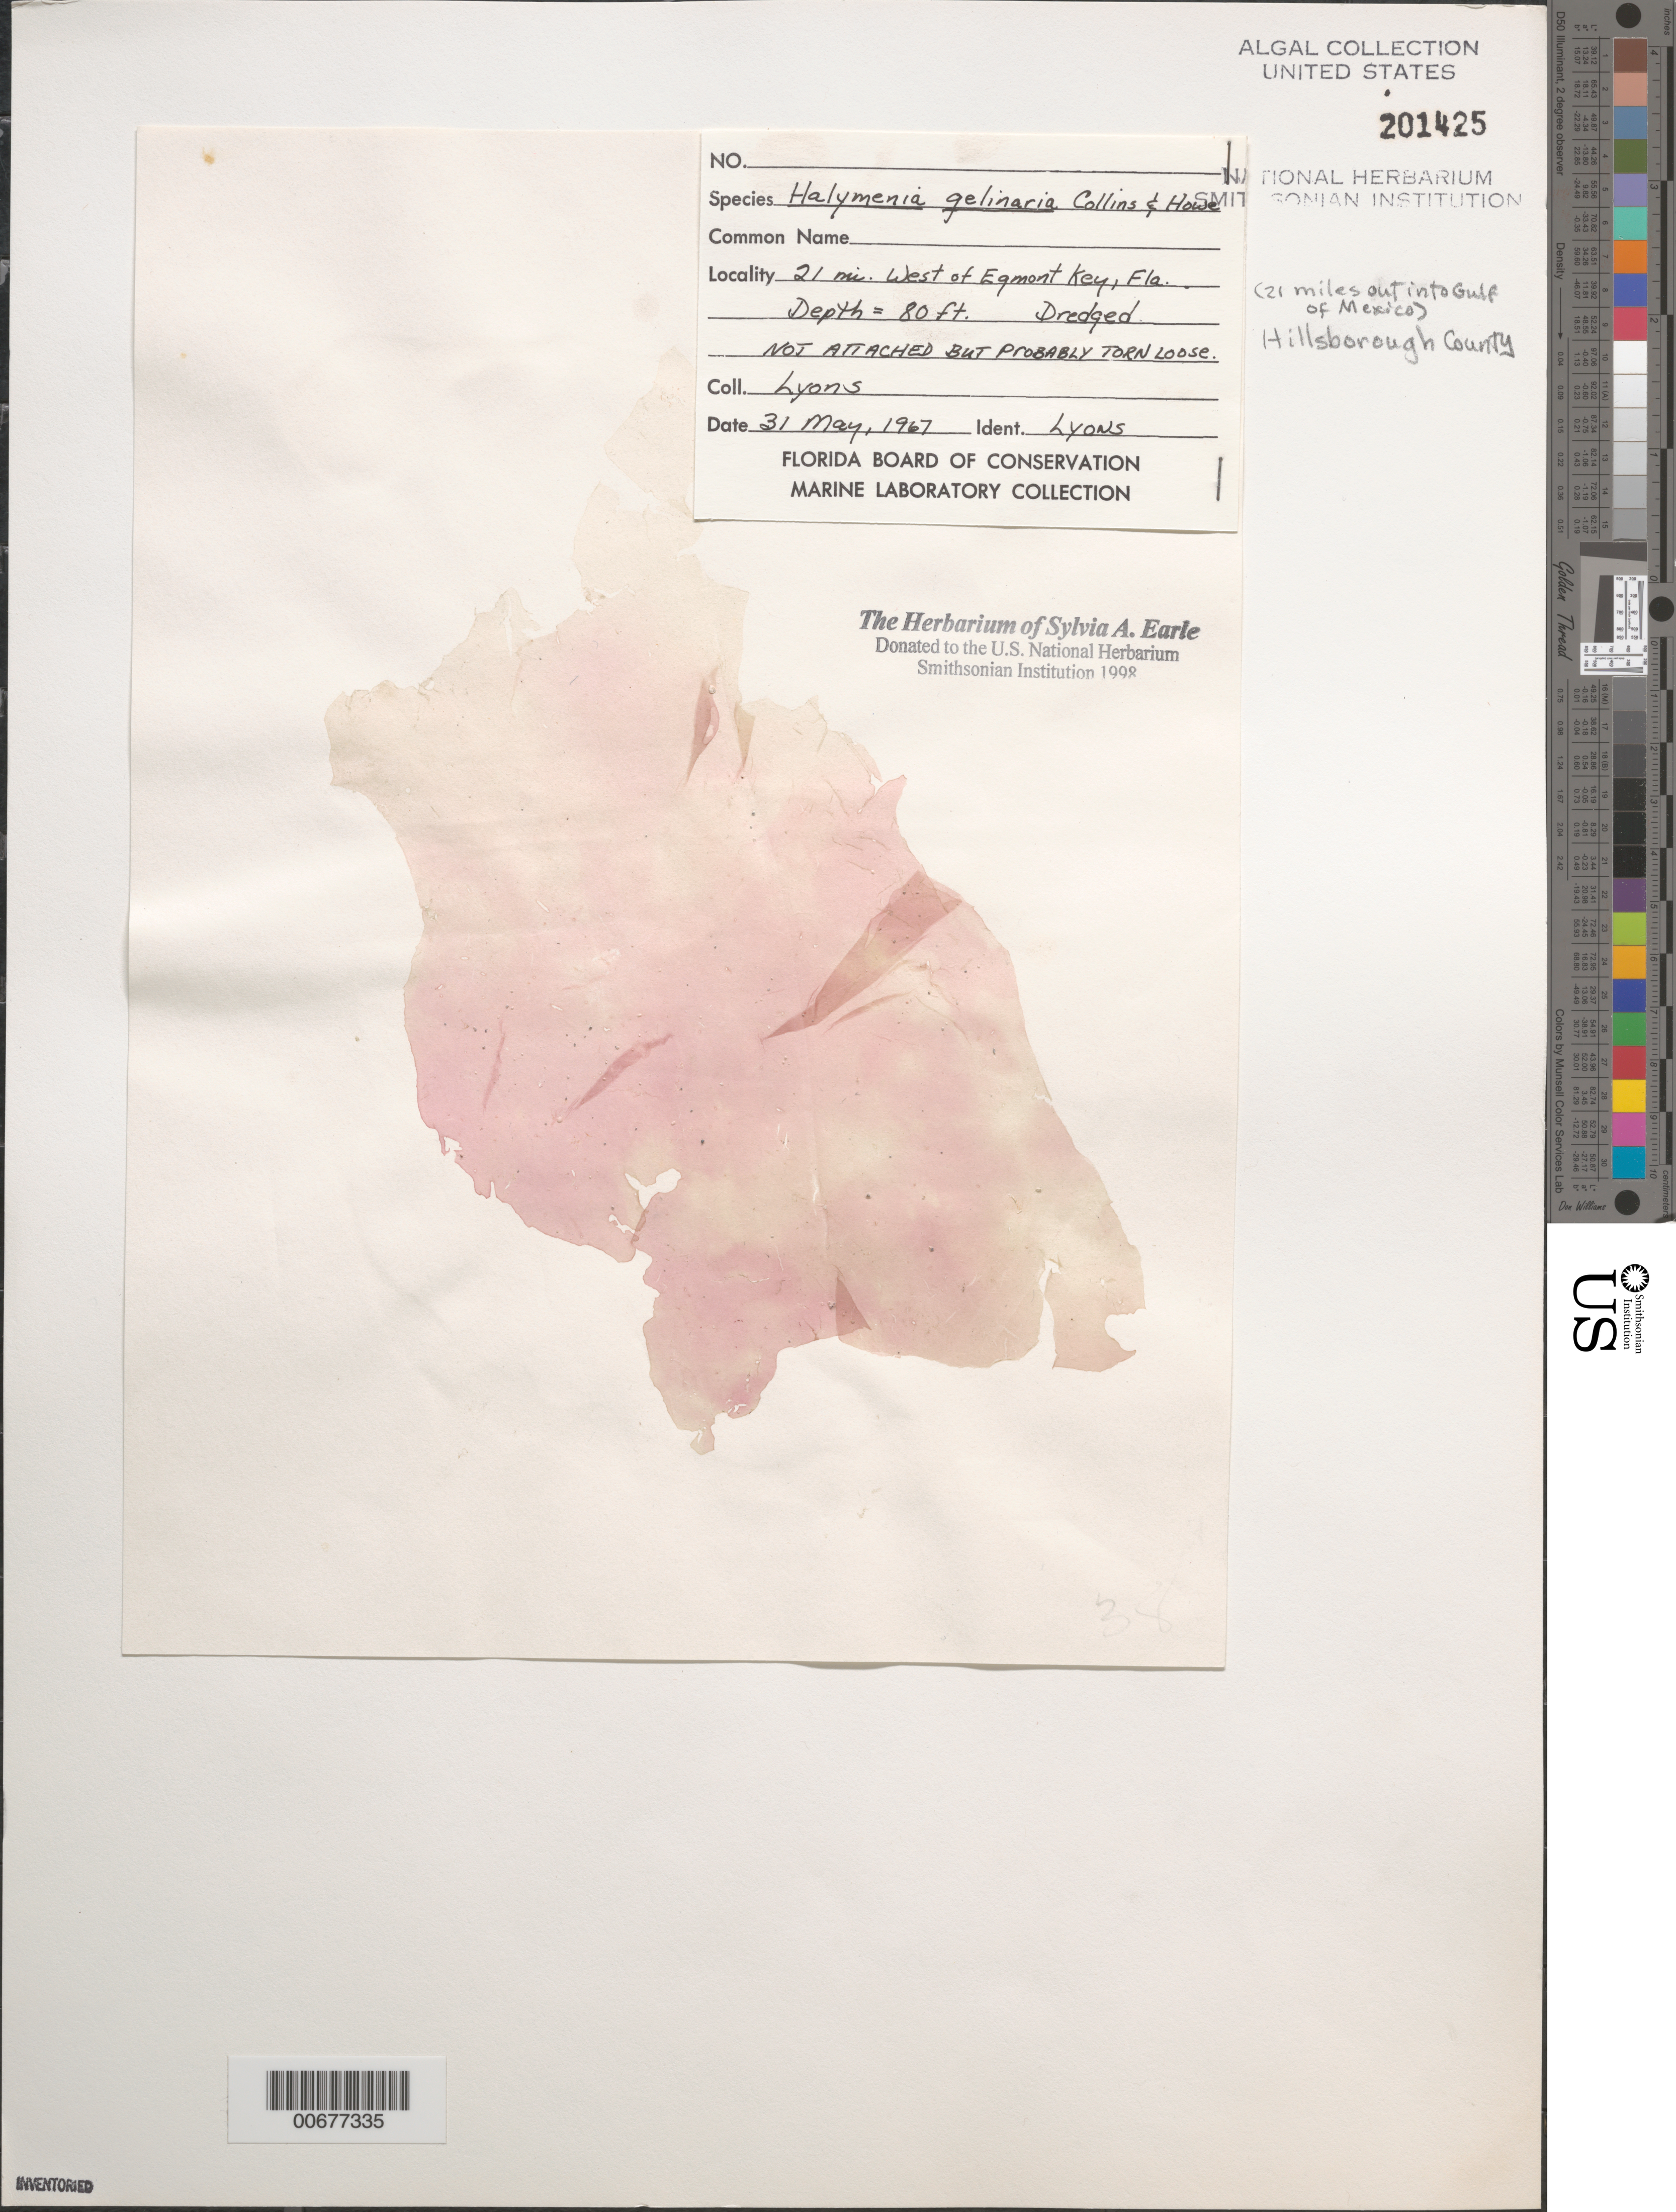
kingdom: Plantae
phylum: Rhodophyta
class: Florideophyceae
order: Halymeniales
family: Halymeniaceae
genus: Halymenia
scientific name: Halymenia floridana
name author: J. Agardh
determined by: Algae name updating Project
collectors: -. Lyons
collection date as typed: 31 May 1967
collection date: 1967-05-31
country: United States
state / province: Florida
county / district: Hillsborough County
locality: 21 miles west of Egmont Key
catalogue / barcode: US 201425